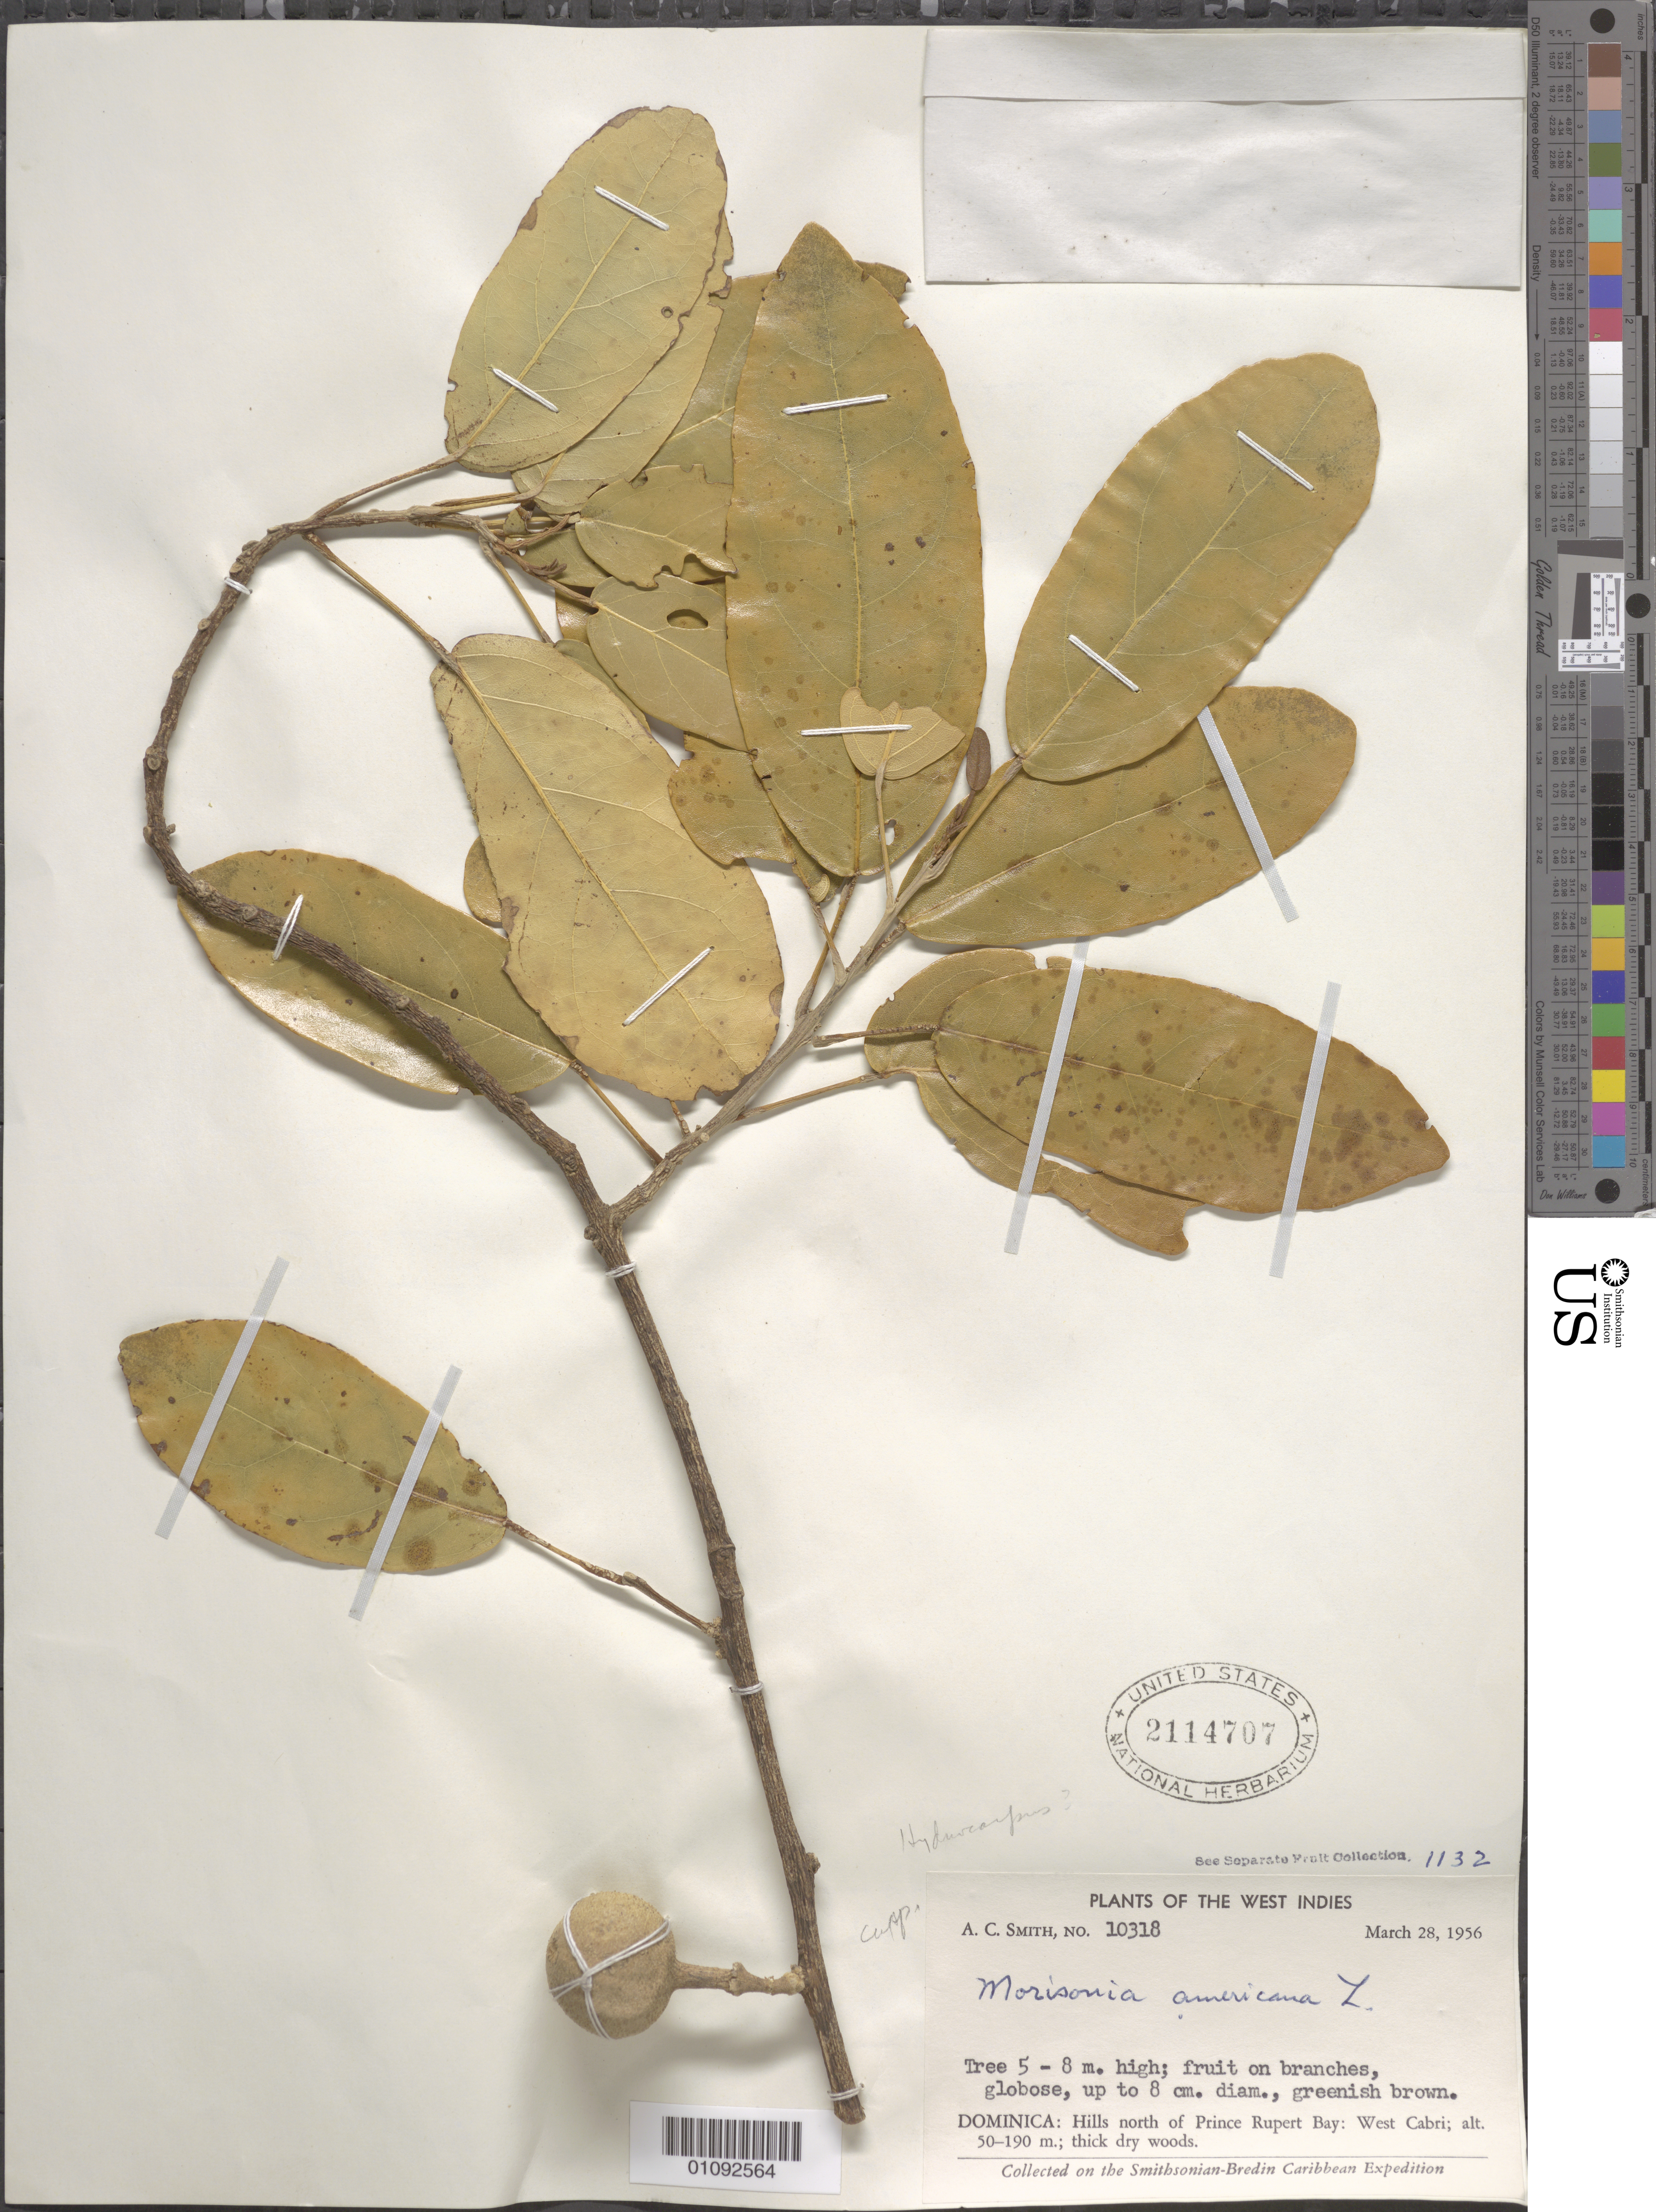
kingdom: Plantae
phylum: Tracheophyta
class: Magnoliopsida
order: Brassicales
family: Capparaceae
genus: Morisonia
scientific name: Morisonia americana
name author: L.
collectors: A. C. Smith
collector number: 10318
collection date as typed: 28 Mar 1956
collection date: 1956-03-28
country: Dominica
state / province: St. John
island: Dominica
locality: Hills N of Prince Rupert Bay: W Cabrit.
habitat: Thick dry woods.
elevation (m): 50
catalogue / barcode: US 2114707